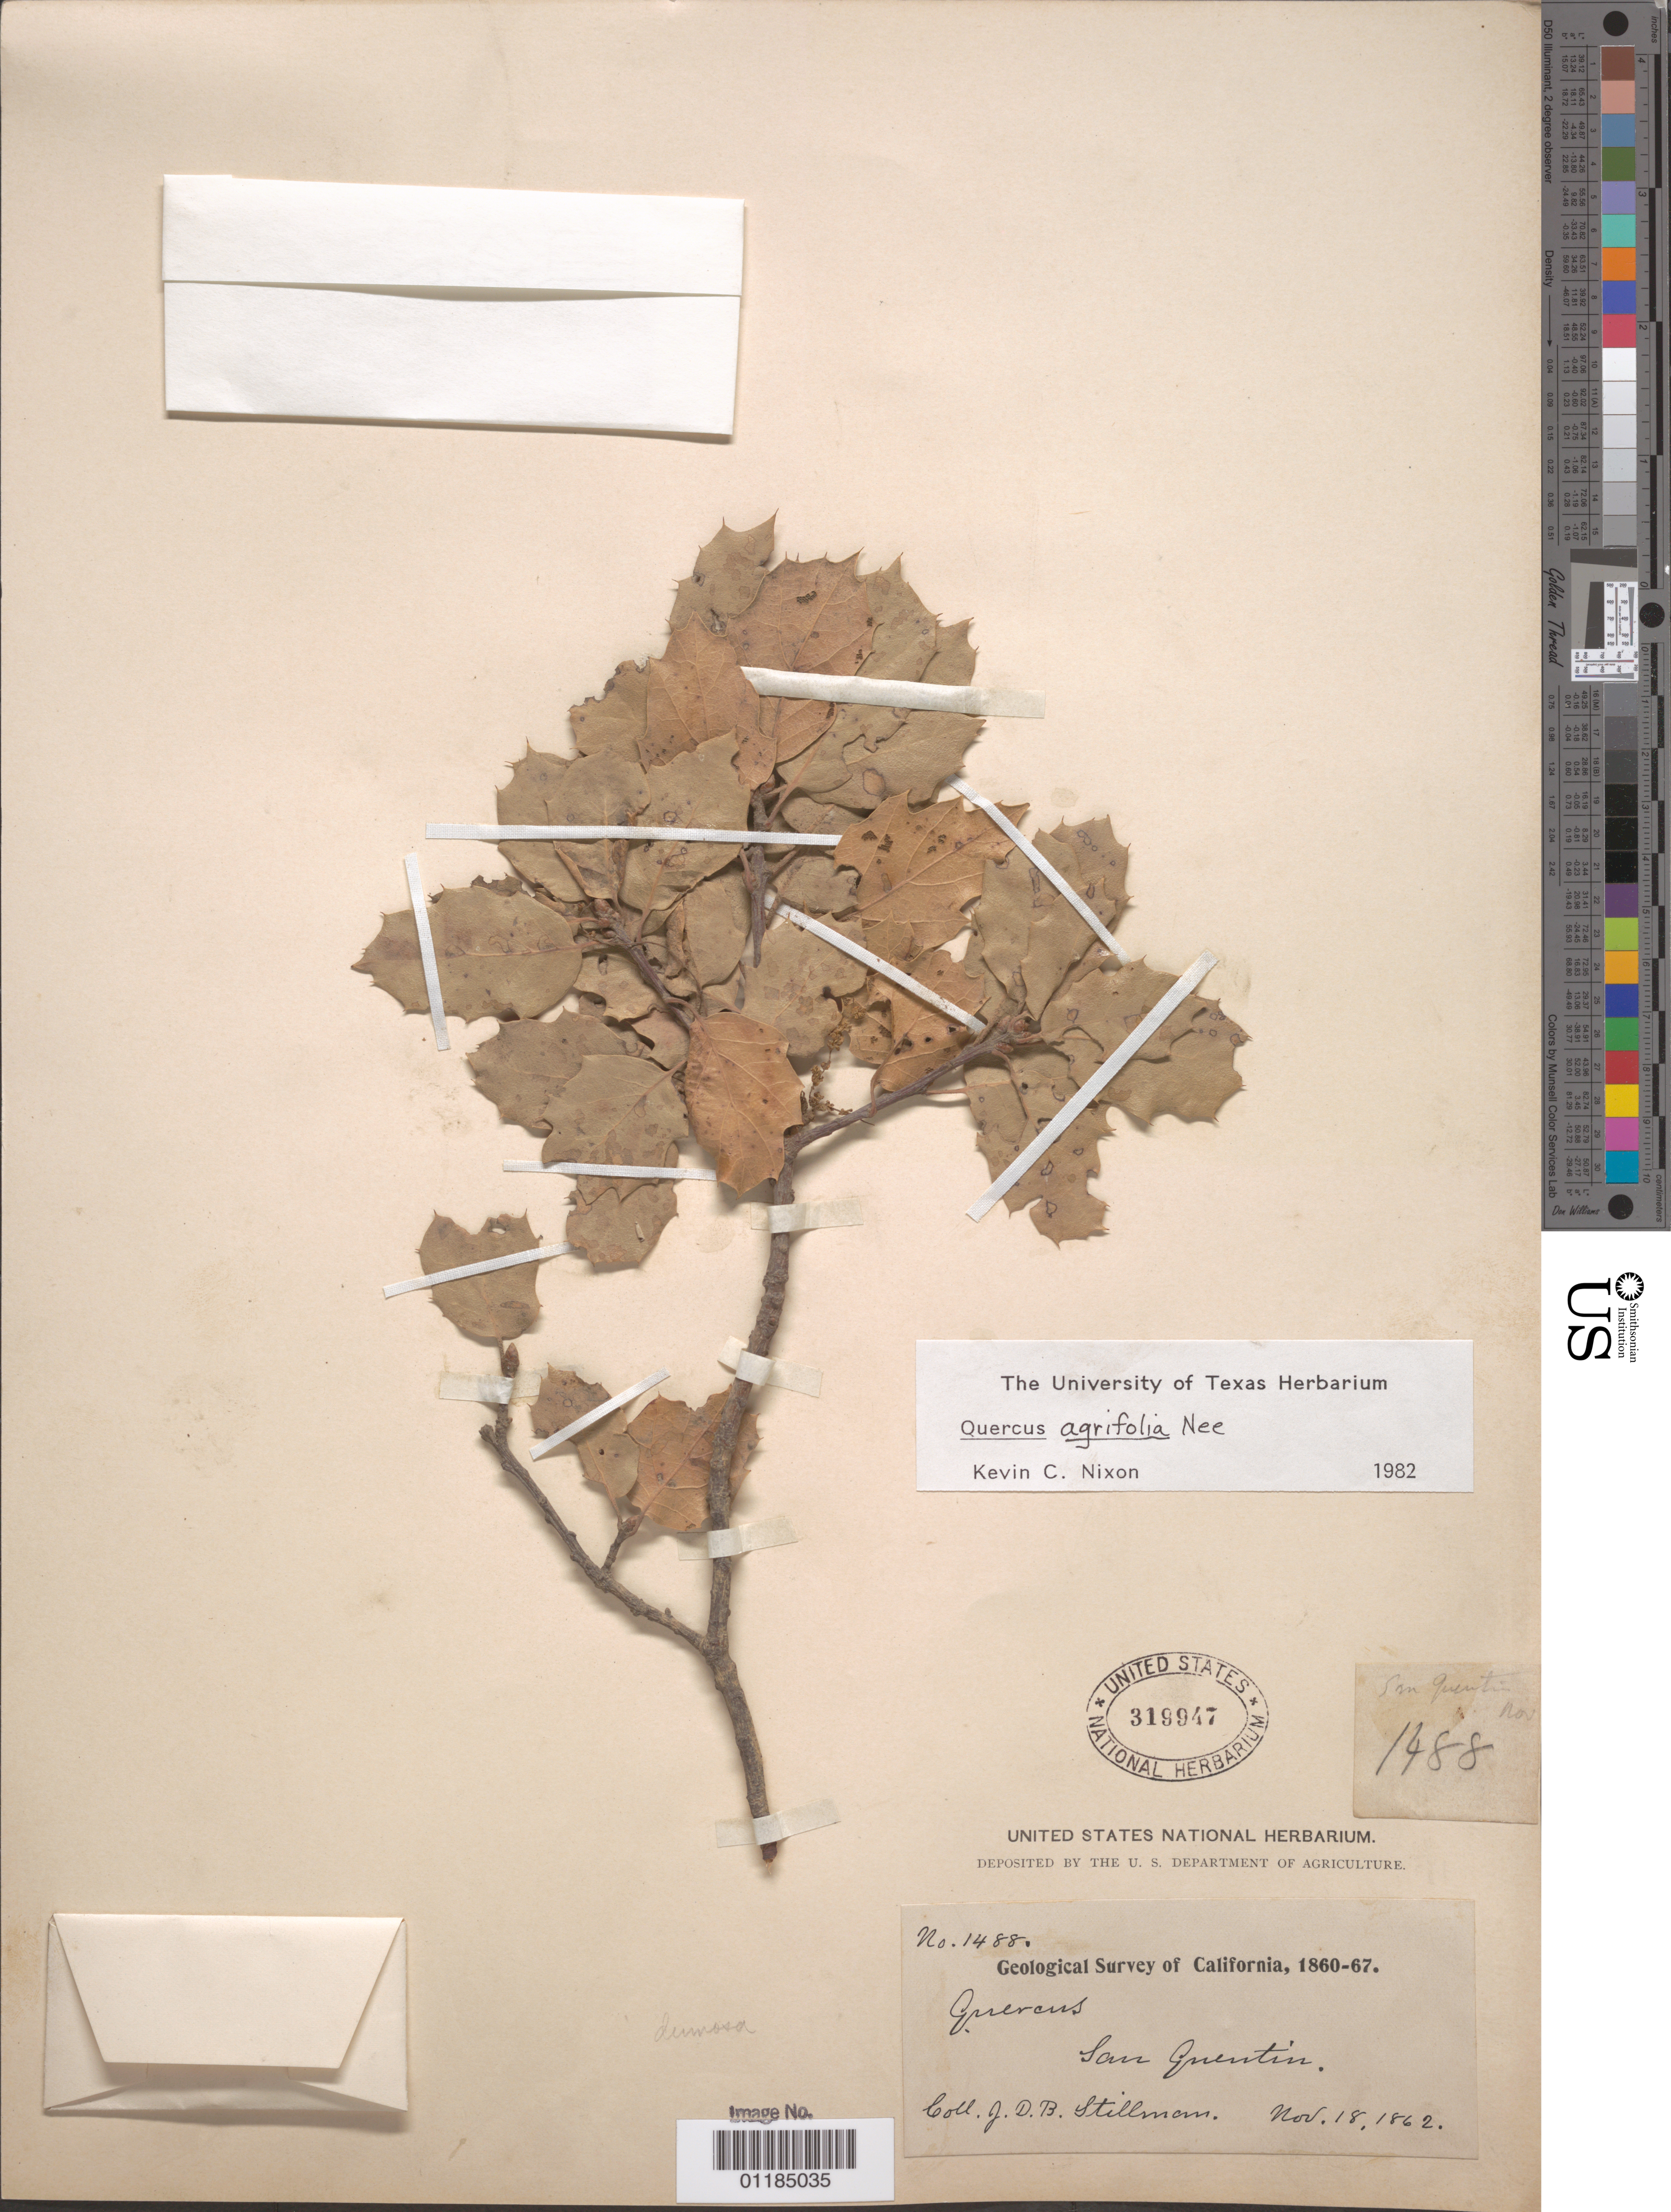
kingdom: Plantae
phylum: Tracheophyta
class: Magnoliopsida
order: Fagales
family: Fagaceae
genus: Quercus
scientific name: Quercus agrifolia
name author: Née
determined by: Nixon, K. C.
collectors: D. Stillman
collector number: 1488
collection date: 1863-11-18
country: United States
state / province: California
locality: San Quentin.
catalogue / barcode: US 319947